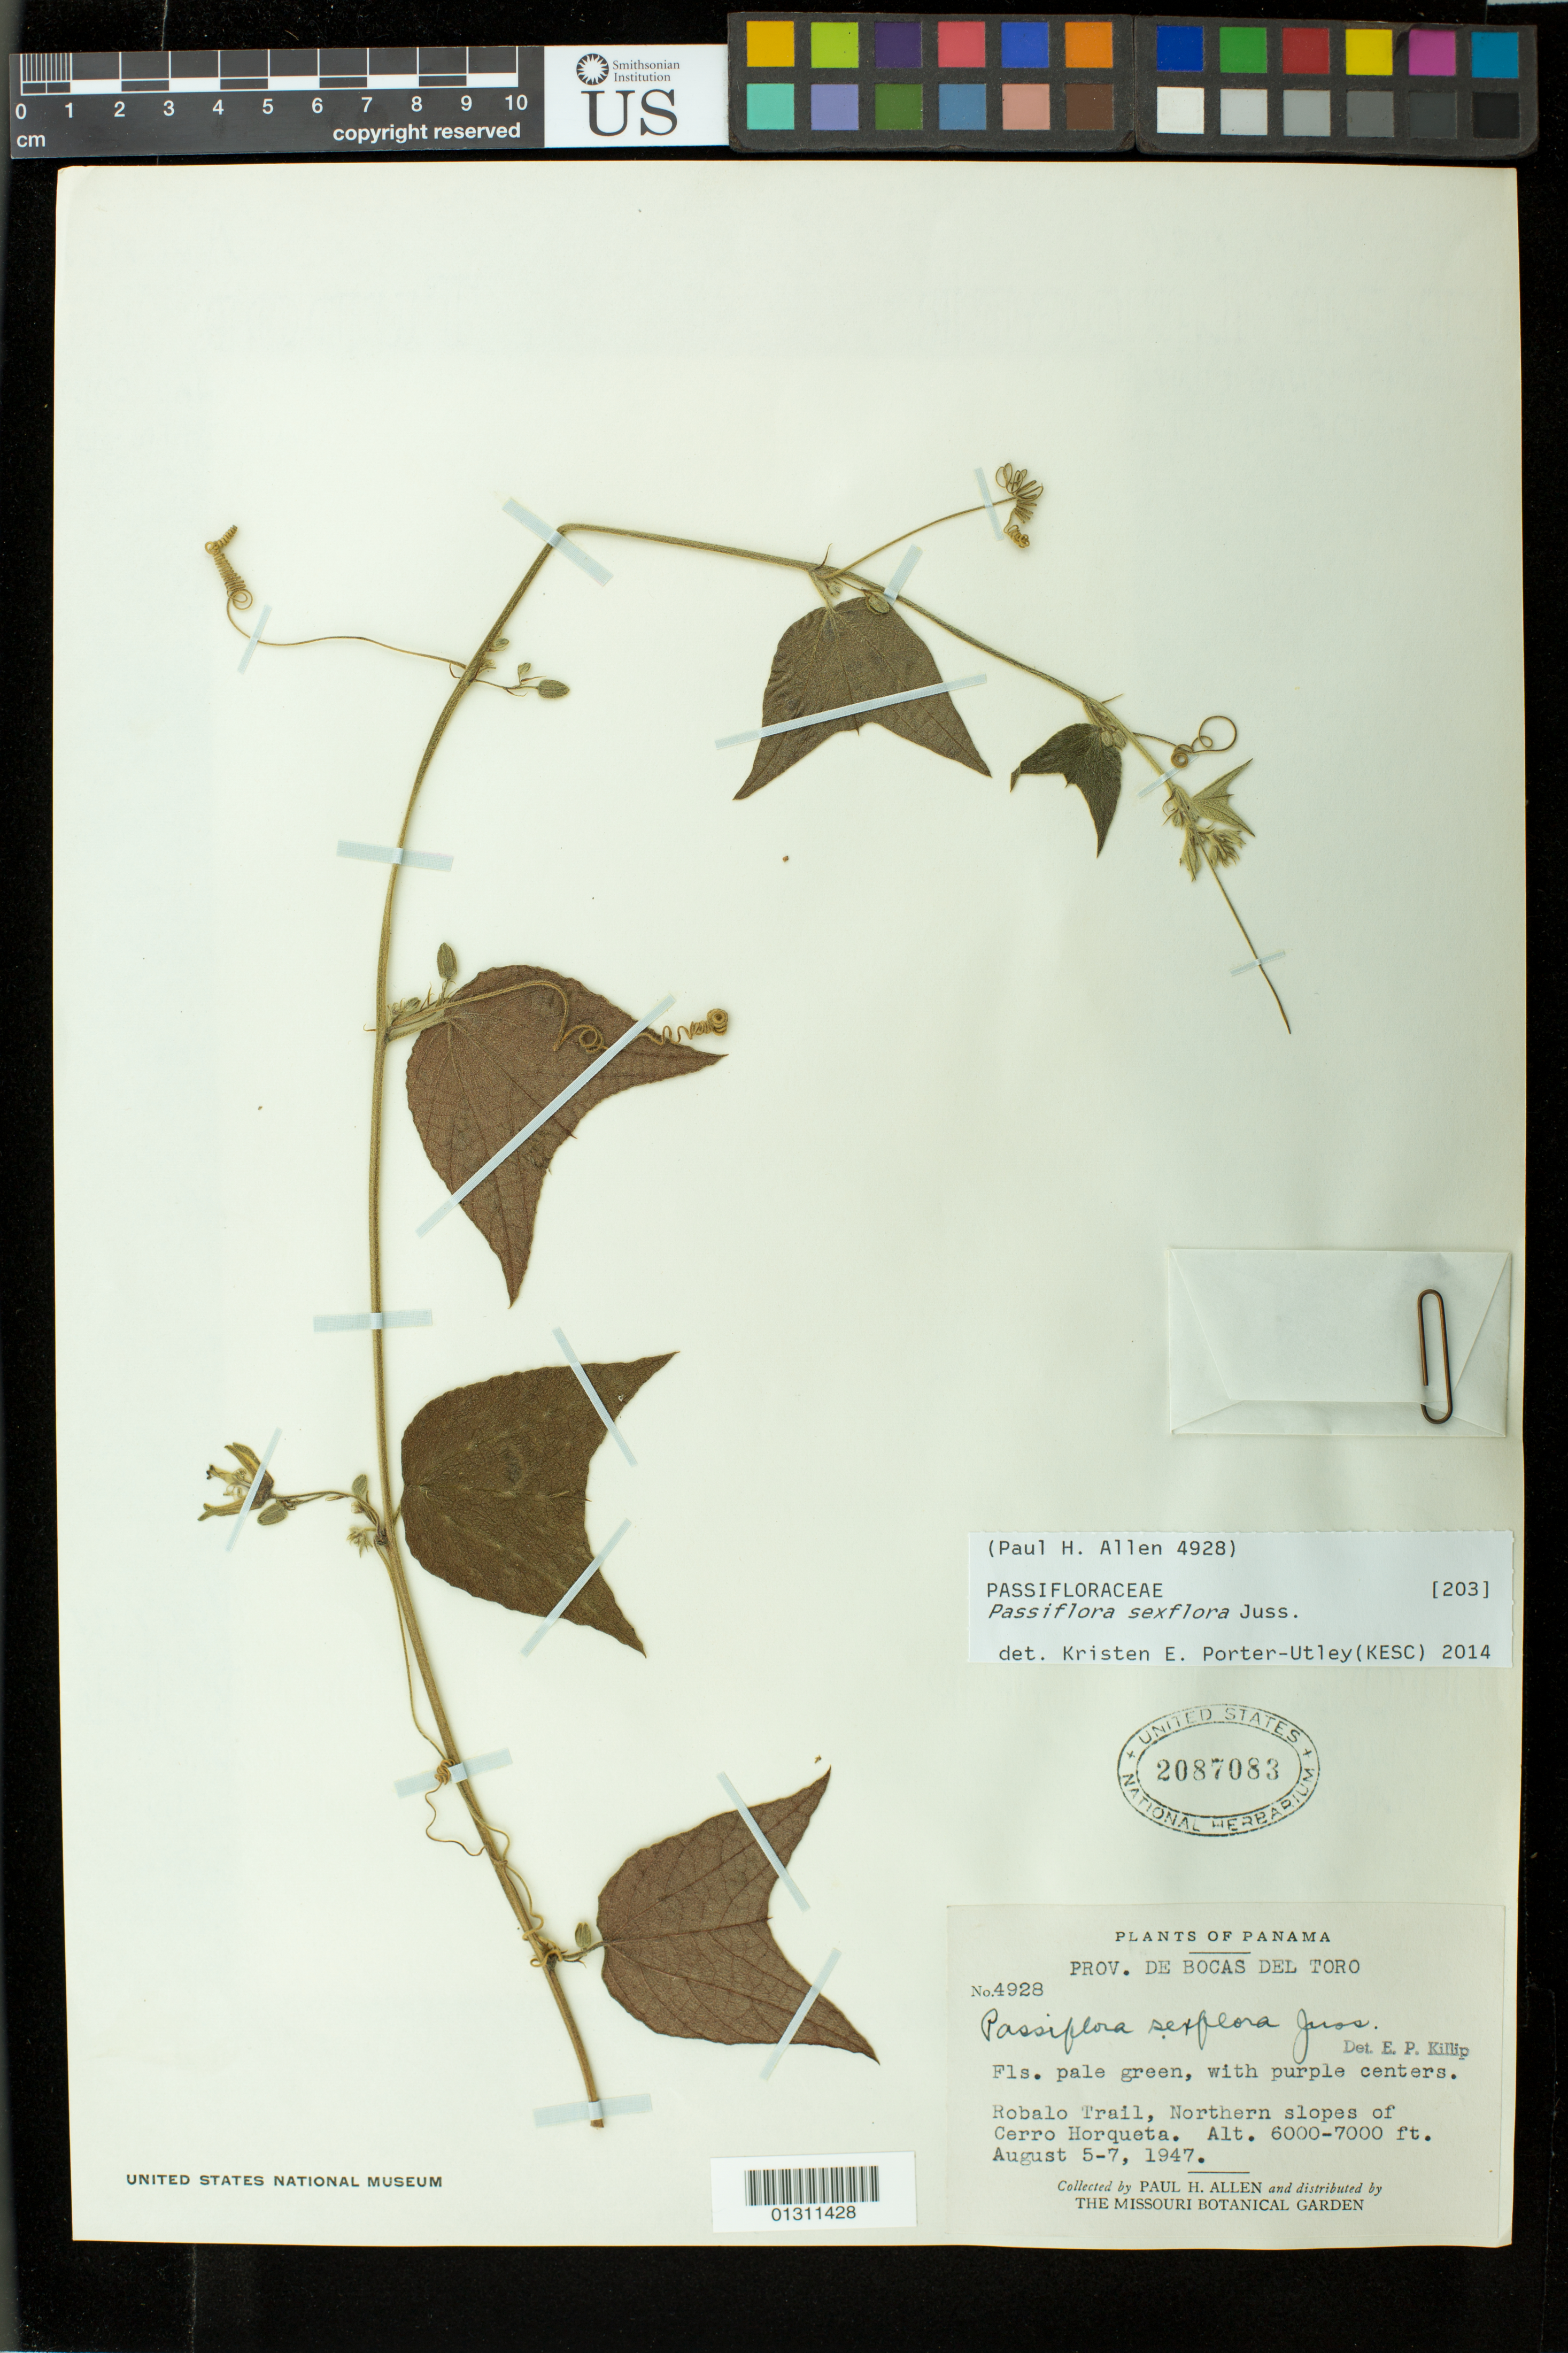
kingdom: Plantae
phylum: Tracheophyta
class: Magnoliopsida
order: Malpighiales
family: Passifloraceae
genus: Passiflora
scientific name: Passiflora sexflora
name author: Juss.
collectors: P. H. Allen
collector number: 4928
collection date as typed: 5-7 Aug 1947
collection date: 1947-08-05/1947-08-07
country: Panama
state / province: Bocas del Toro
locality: Robalo Trail, northern slopes of Cerro Horqueta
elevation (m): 1829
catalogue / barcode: US 2087083